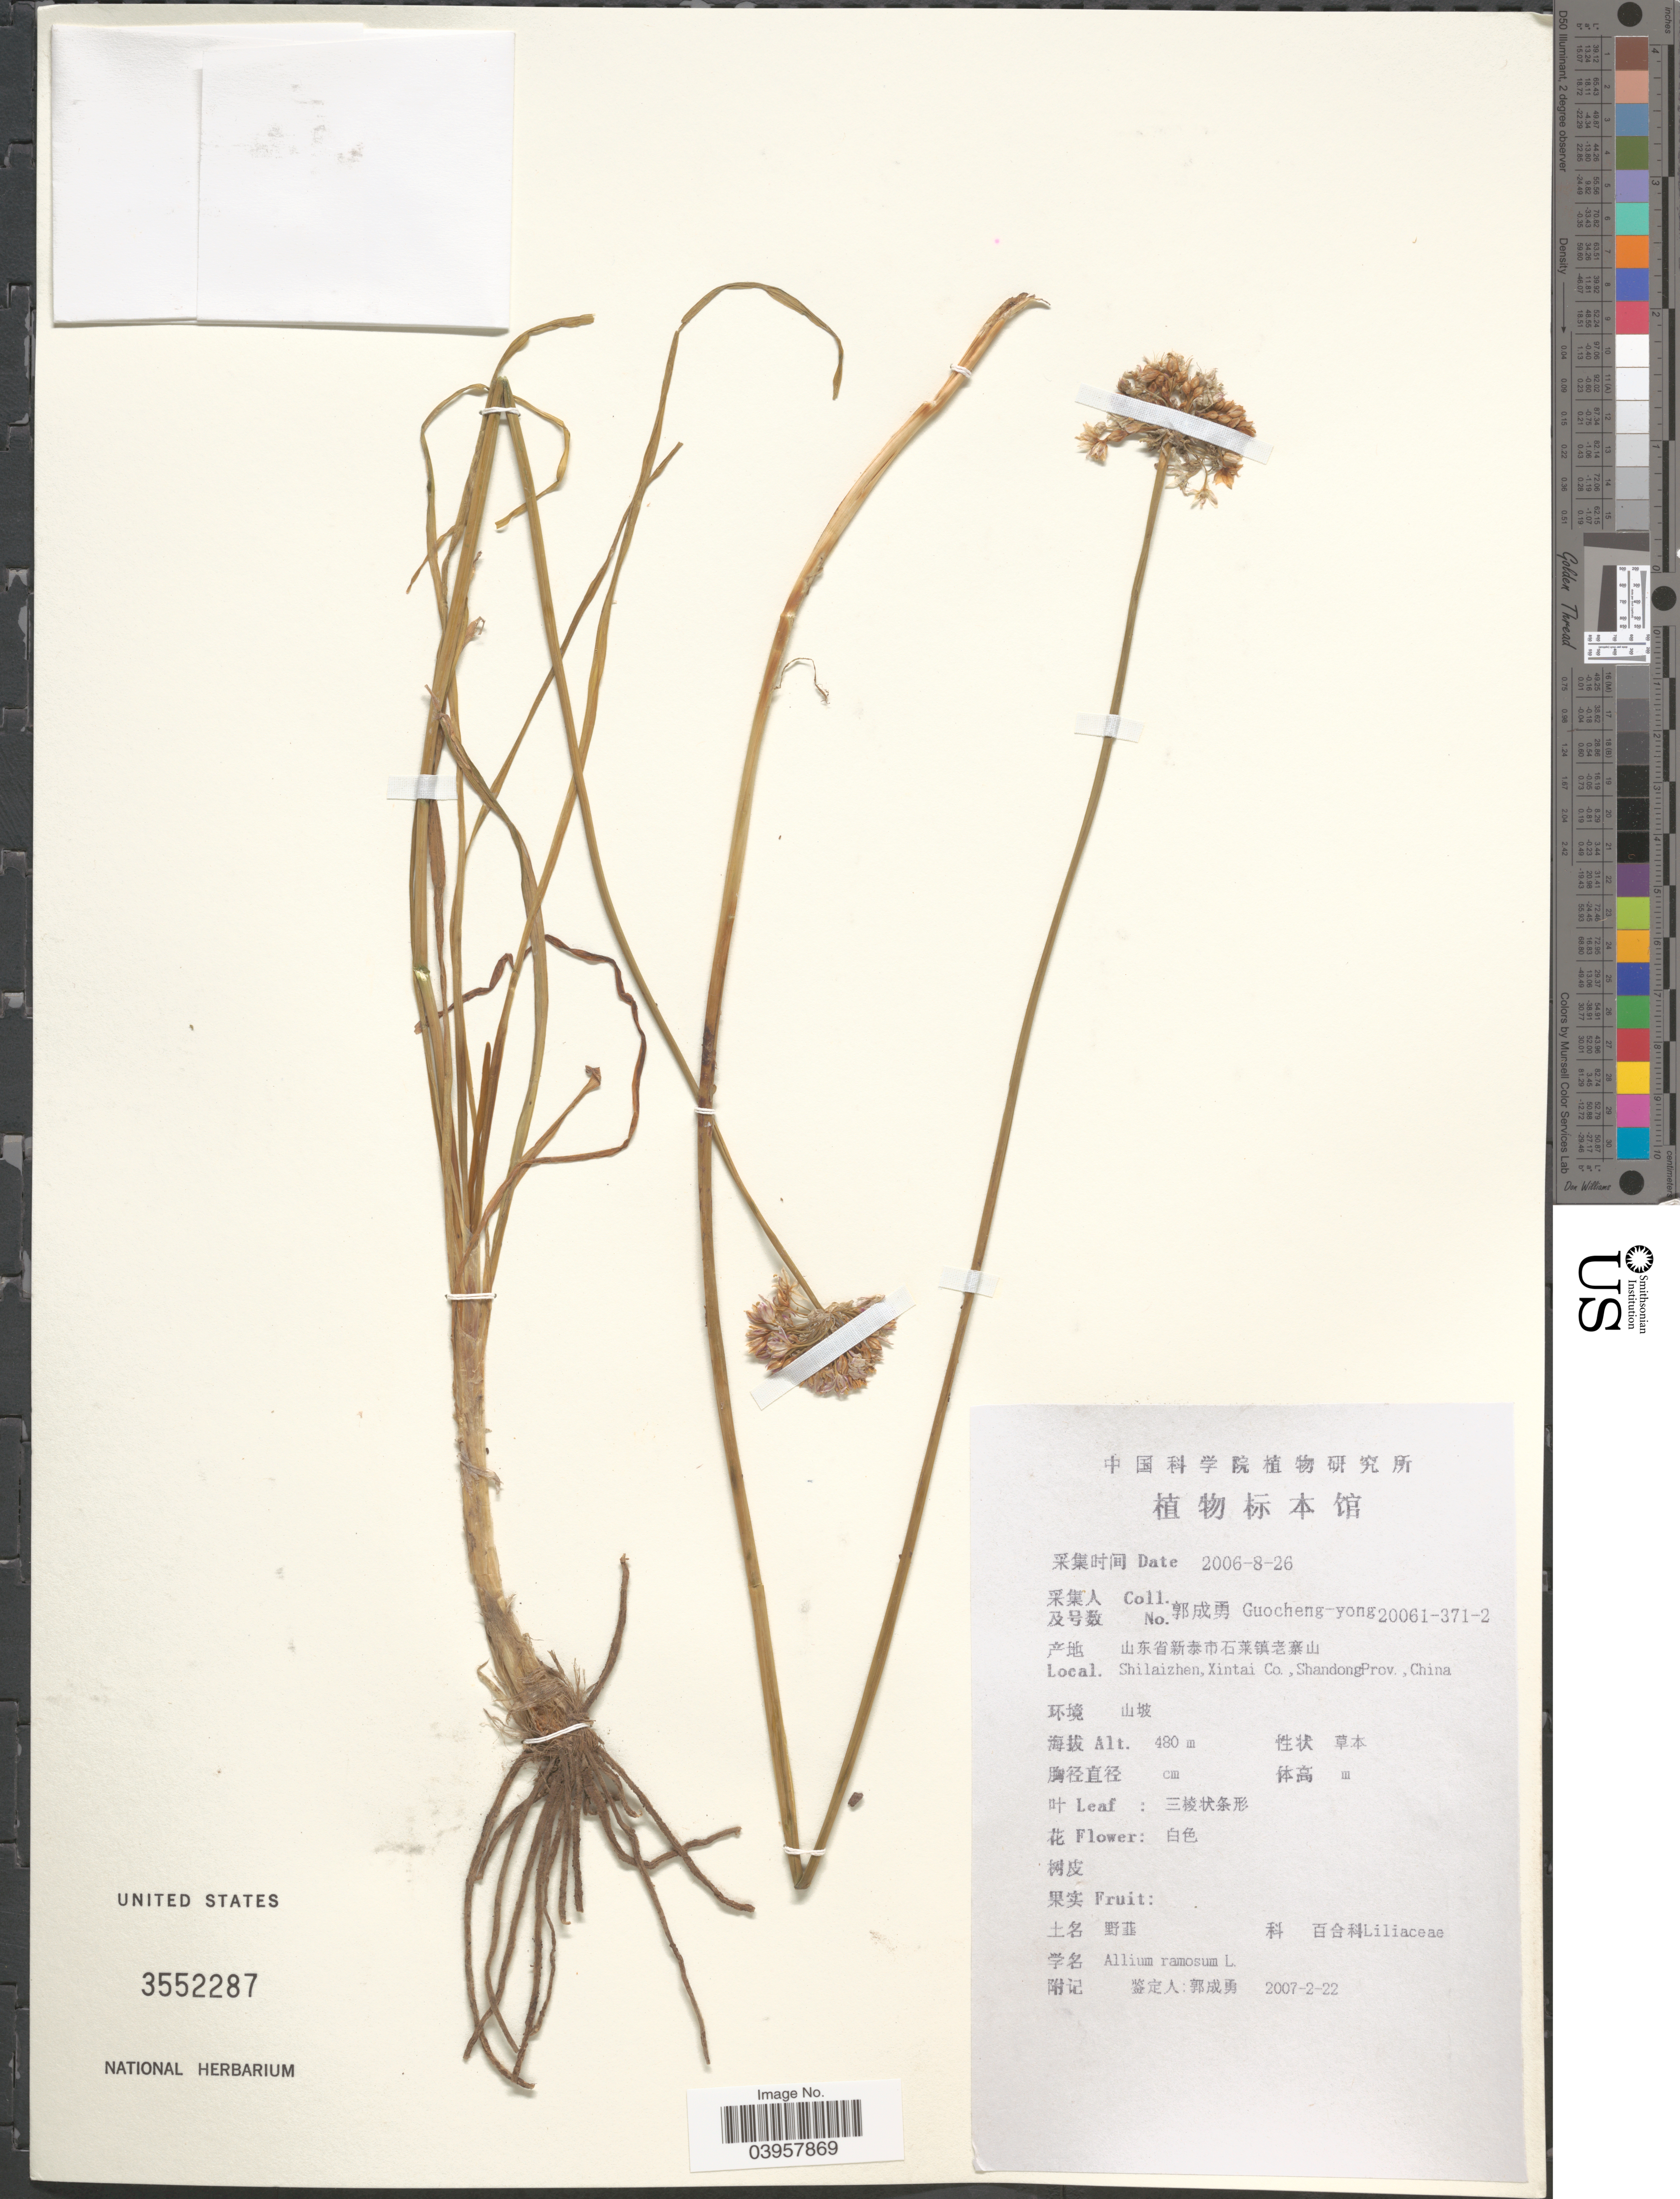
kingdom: Plantae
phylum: Tracheophyta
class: Liliopsida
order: Asparagales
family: Amaryllidaceae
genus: Allium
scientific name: Allium ramosum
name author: L.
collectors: Guo cheng-yong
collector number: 20061-371-2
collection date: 2006-08-26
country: China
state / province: Shandong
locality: Shilaizhen, Xintai Co.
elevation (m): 480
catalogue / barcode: US 3552287